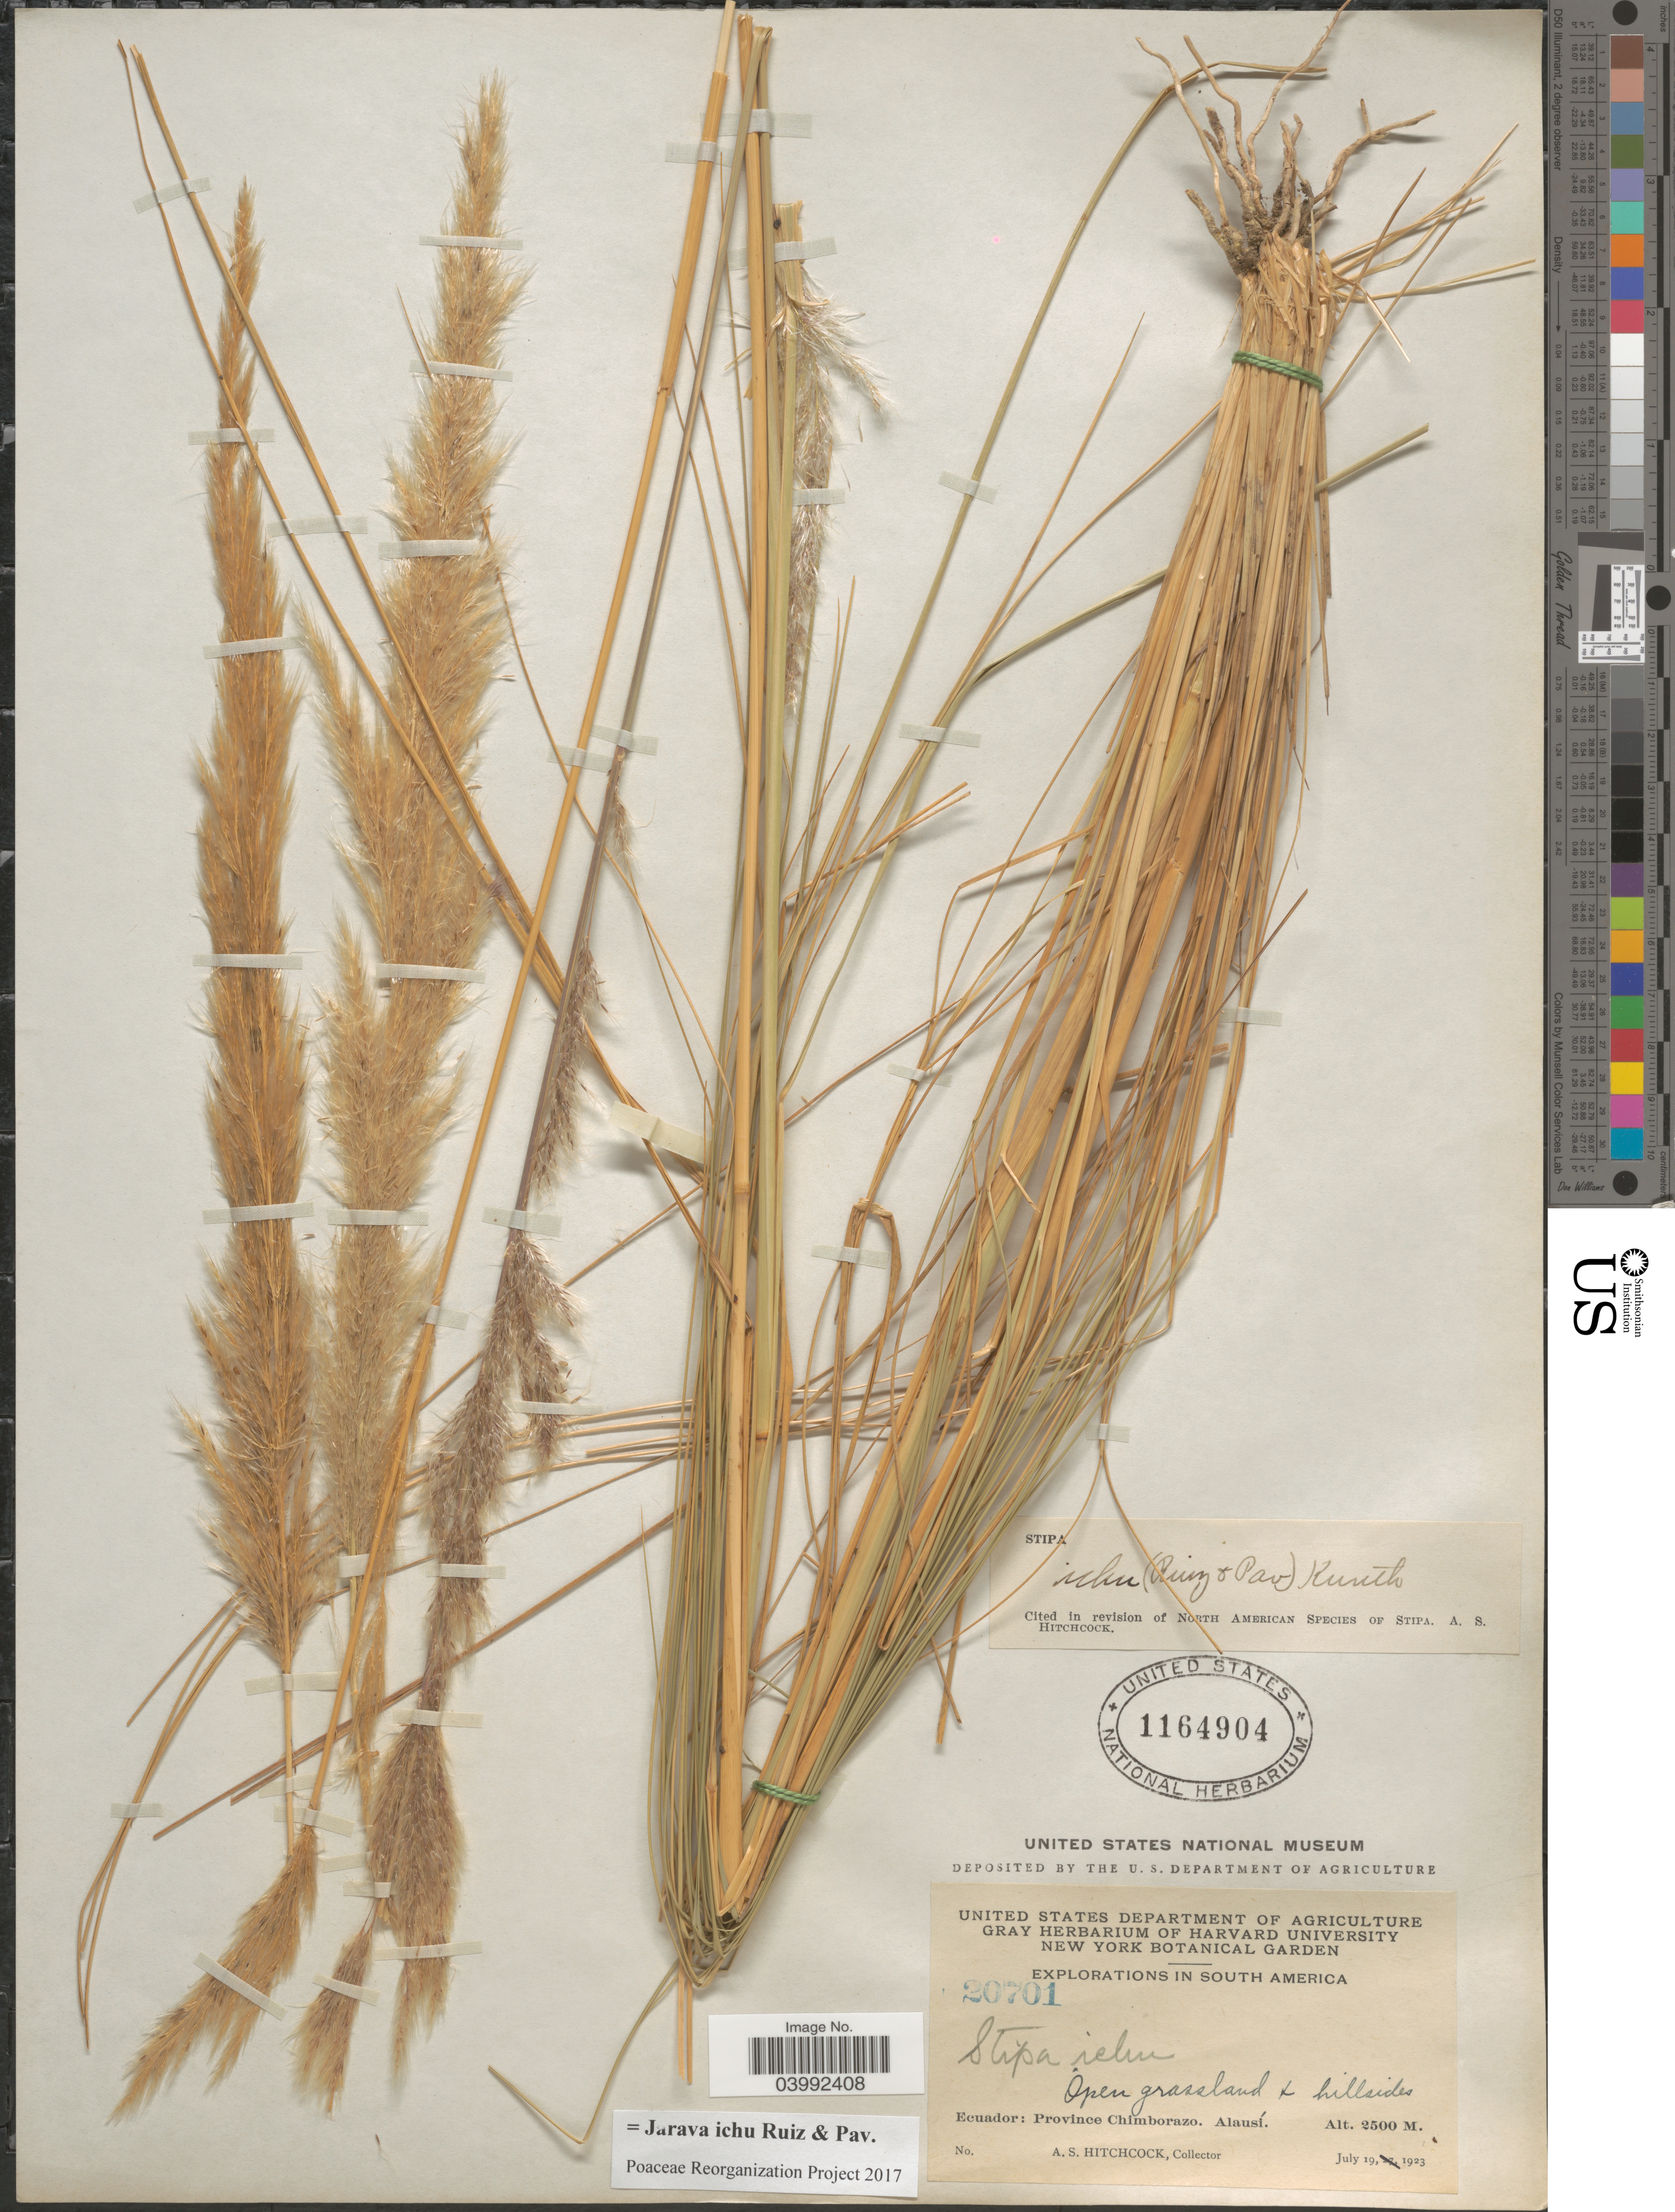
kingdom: Plantae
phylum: Tracheophyta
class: Liliopsida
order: Poales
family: Poaceae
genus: Jarava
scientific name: Jarava ichu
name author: Ruiz & Pav.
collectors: A. S. Hitchcock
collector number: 20701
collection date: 1923-07-19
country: Ecuador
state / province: Chimborazo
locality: Alausí.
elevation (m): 2500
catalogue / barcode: US 1164904